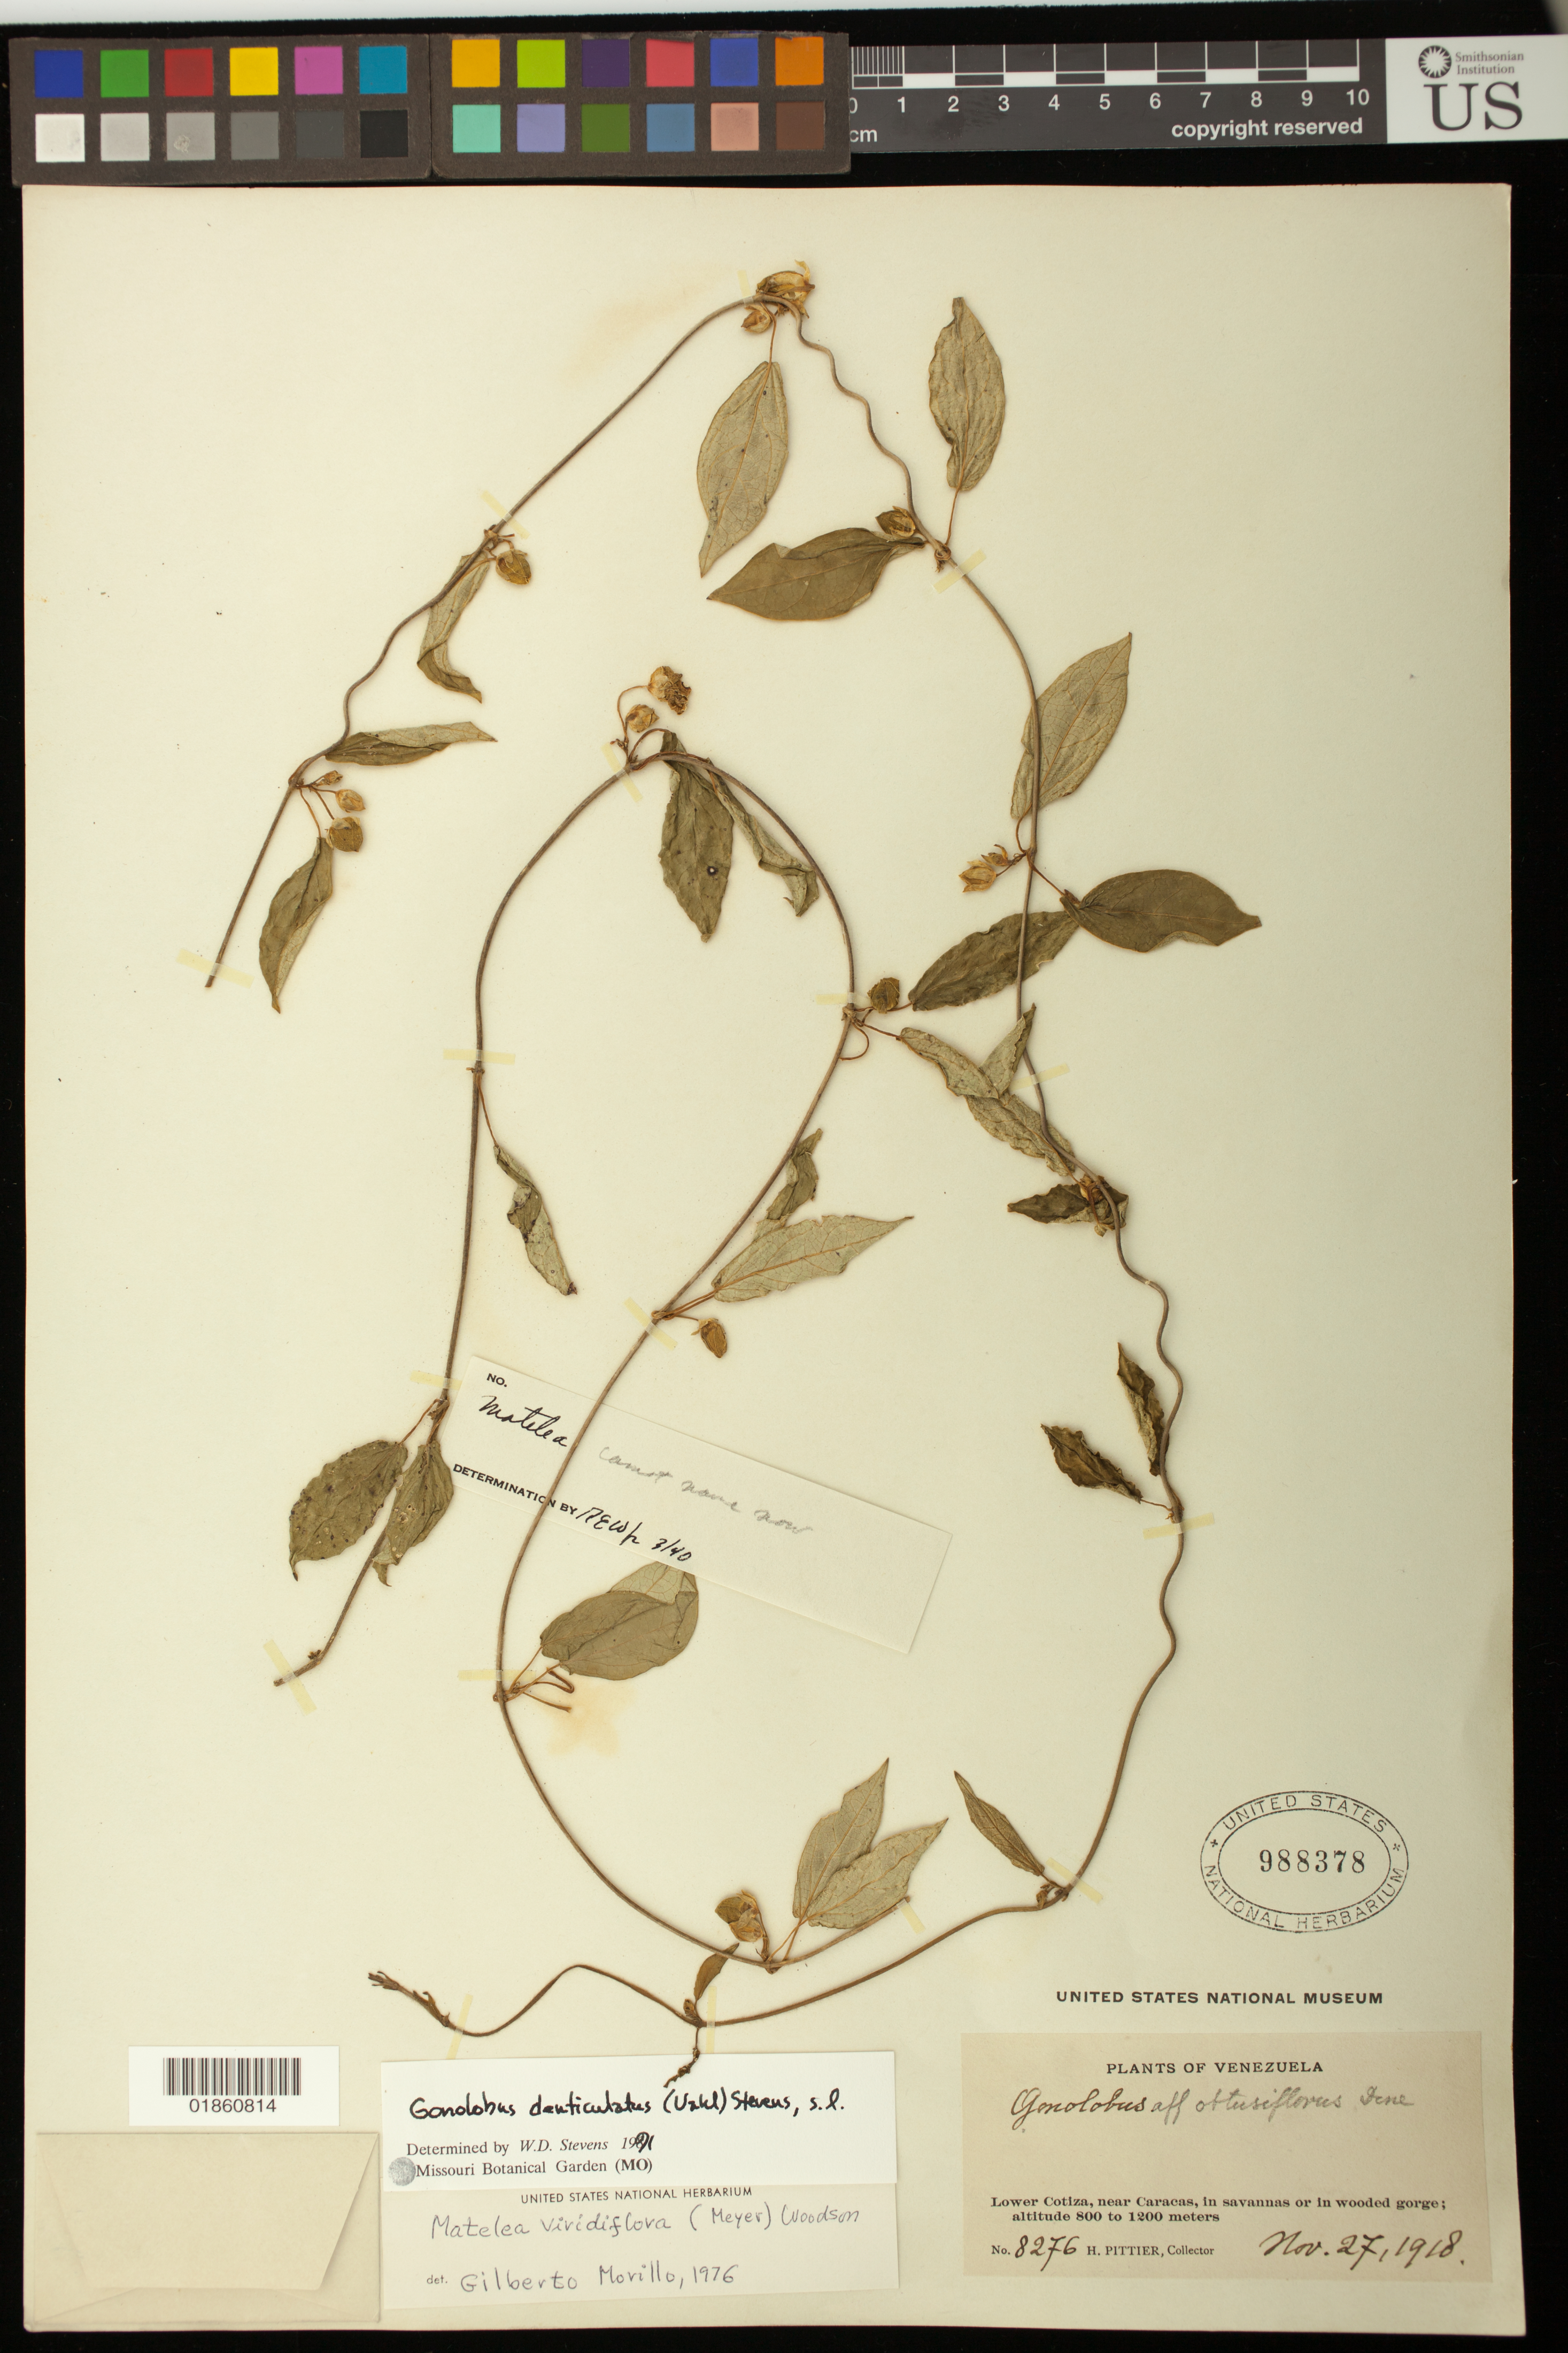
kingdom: Plantae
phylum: Tracheophyta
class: Magnoliopsida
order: Gentianales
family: Apocynaceae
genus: Gonolobus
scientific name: Gonolobus denticulatus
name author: (Vahl) W.D. Stevens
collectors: H. F. Pittier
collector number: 8276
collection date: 1918-11-27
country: Venezuela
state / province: Distrito Federal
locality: Lower Cotiza, near Caracas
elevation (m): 800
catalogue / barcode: US 988378